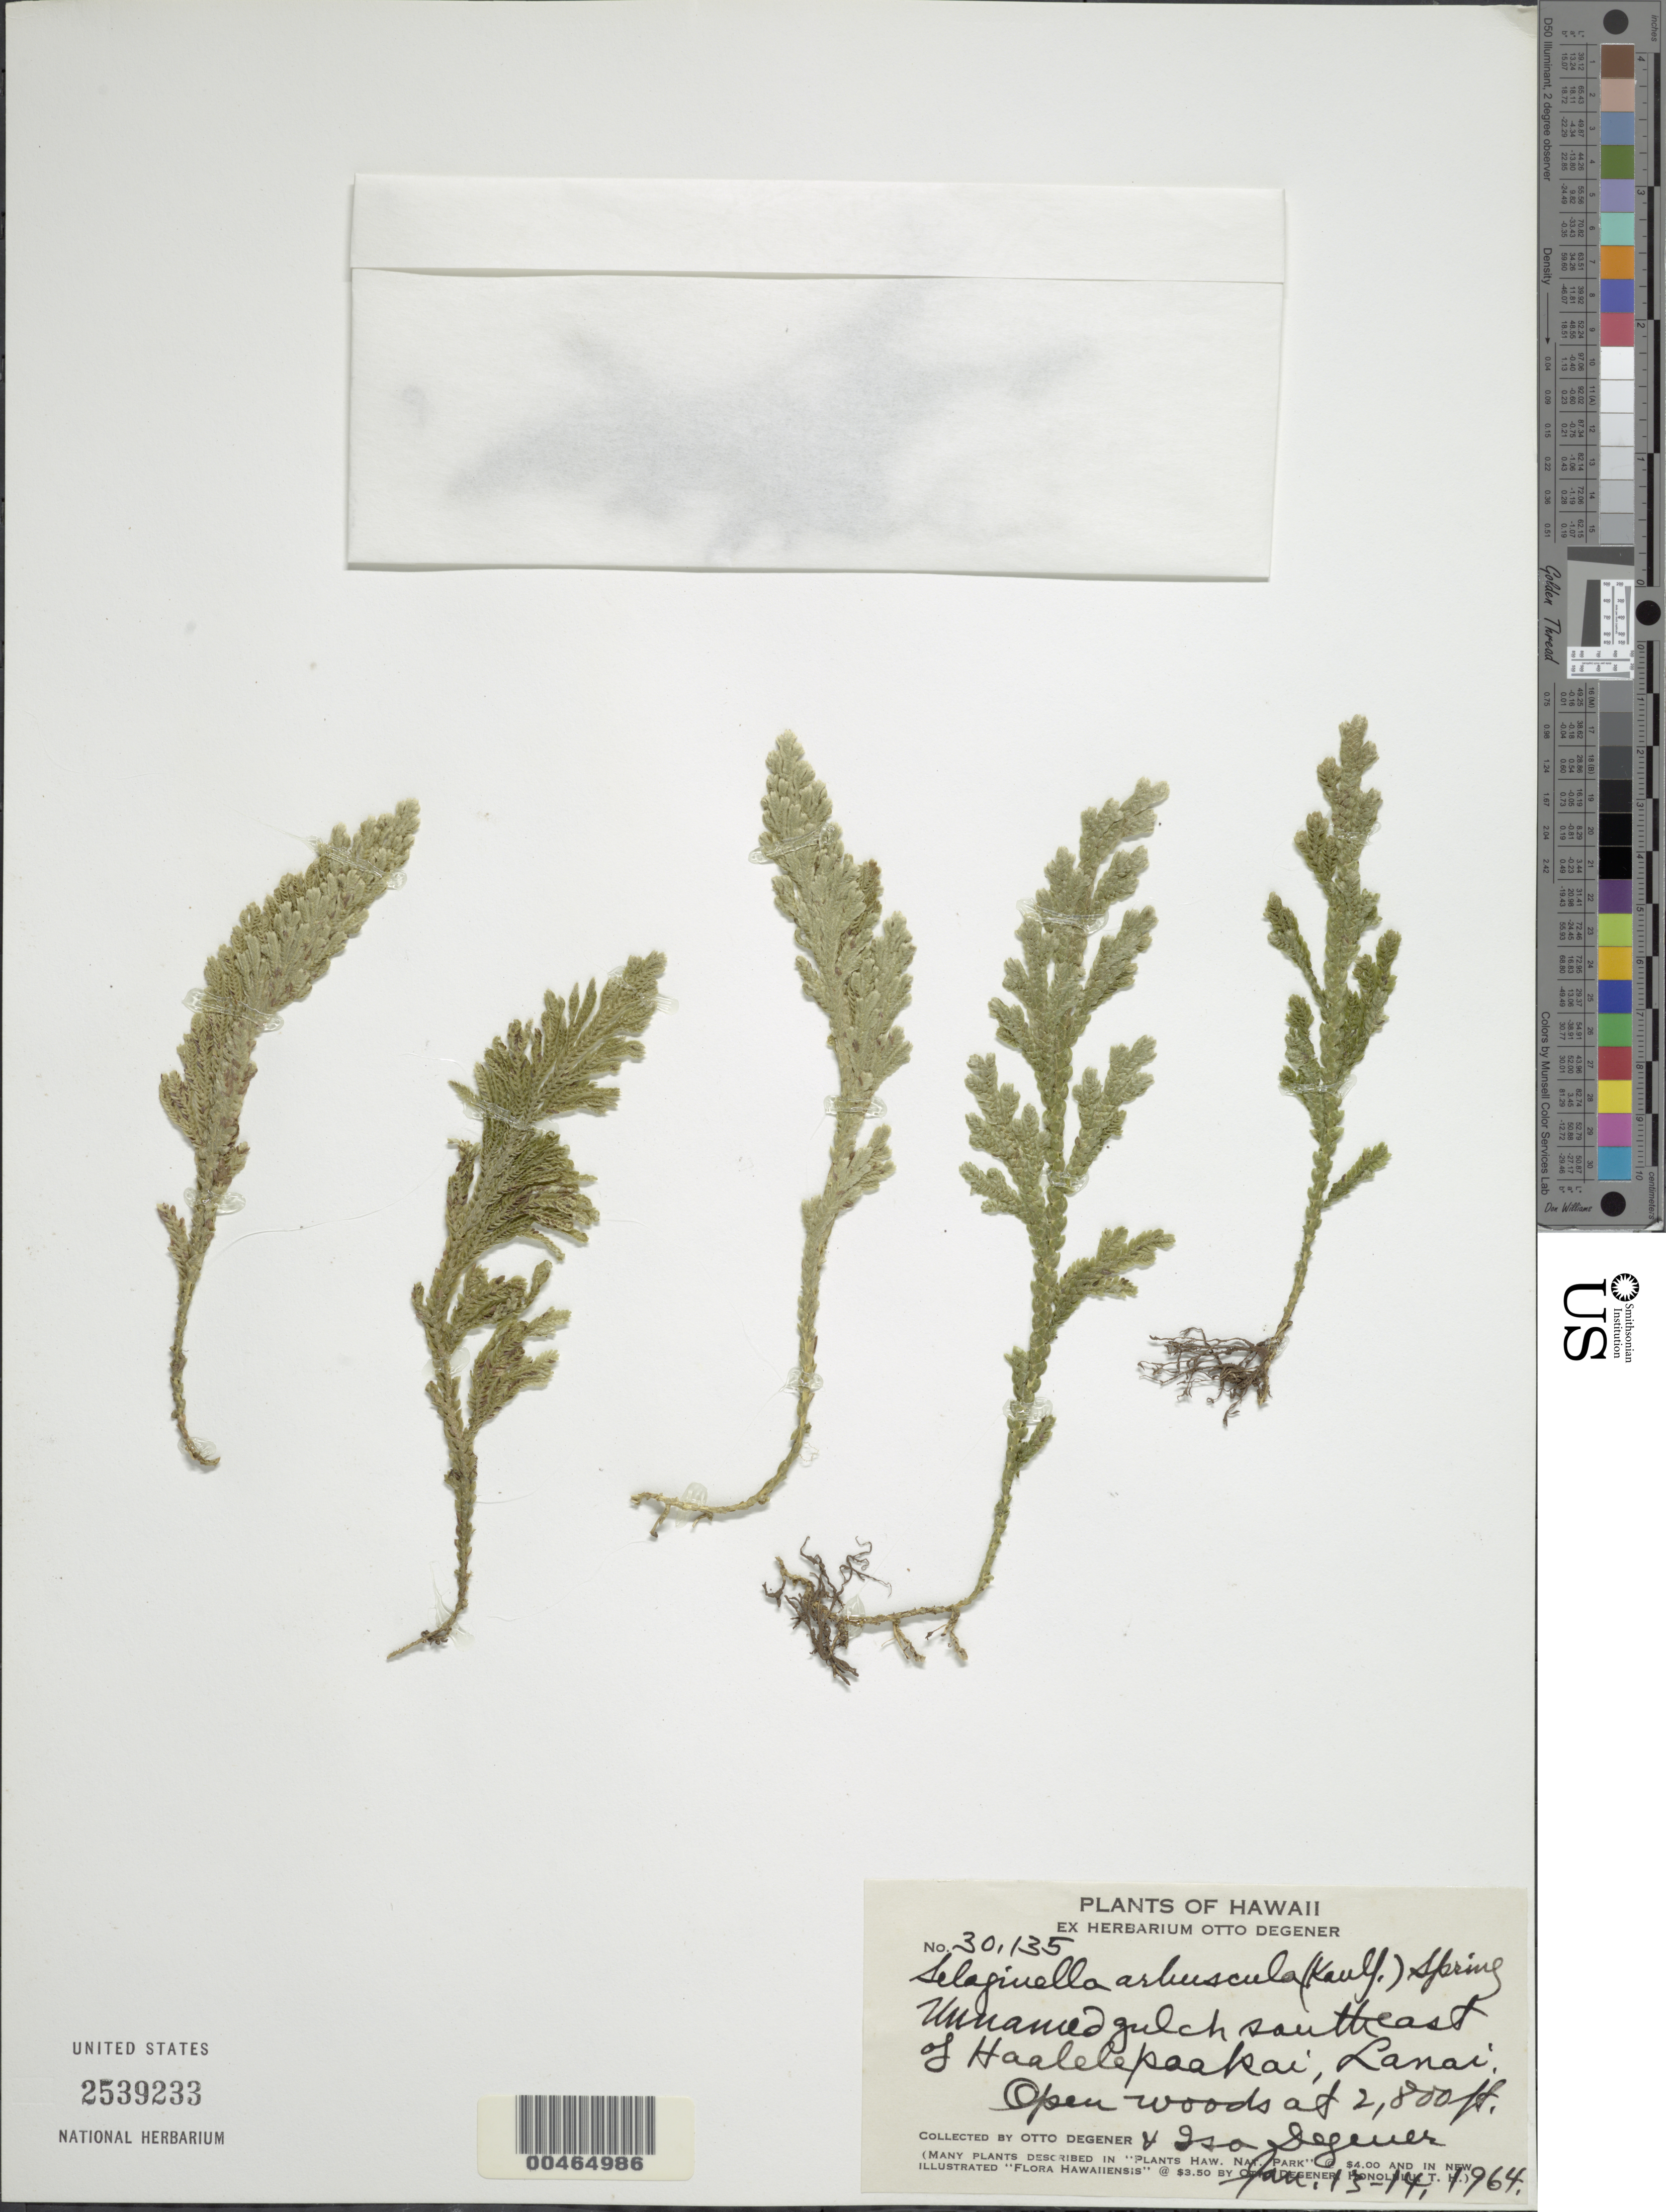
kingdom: Plantae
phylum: Tracheophyta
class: Lycopodiopsida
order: Selaginellales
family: Selaginellaceae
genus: Selaginella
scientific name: Selaginella arbuscula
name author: (Kualf.) Spring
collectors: O. Degener & I. Degener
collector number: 30135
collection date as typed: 13 Jan 1964 to 14 Jan 1964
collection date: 1964-01-13/1964-01-14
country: United States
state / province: Hawaii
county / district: Maui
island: Lana'i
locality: Unnamed gulch SE of Haalelepaakai, Lanai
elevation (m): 853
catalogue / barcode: US 2539233